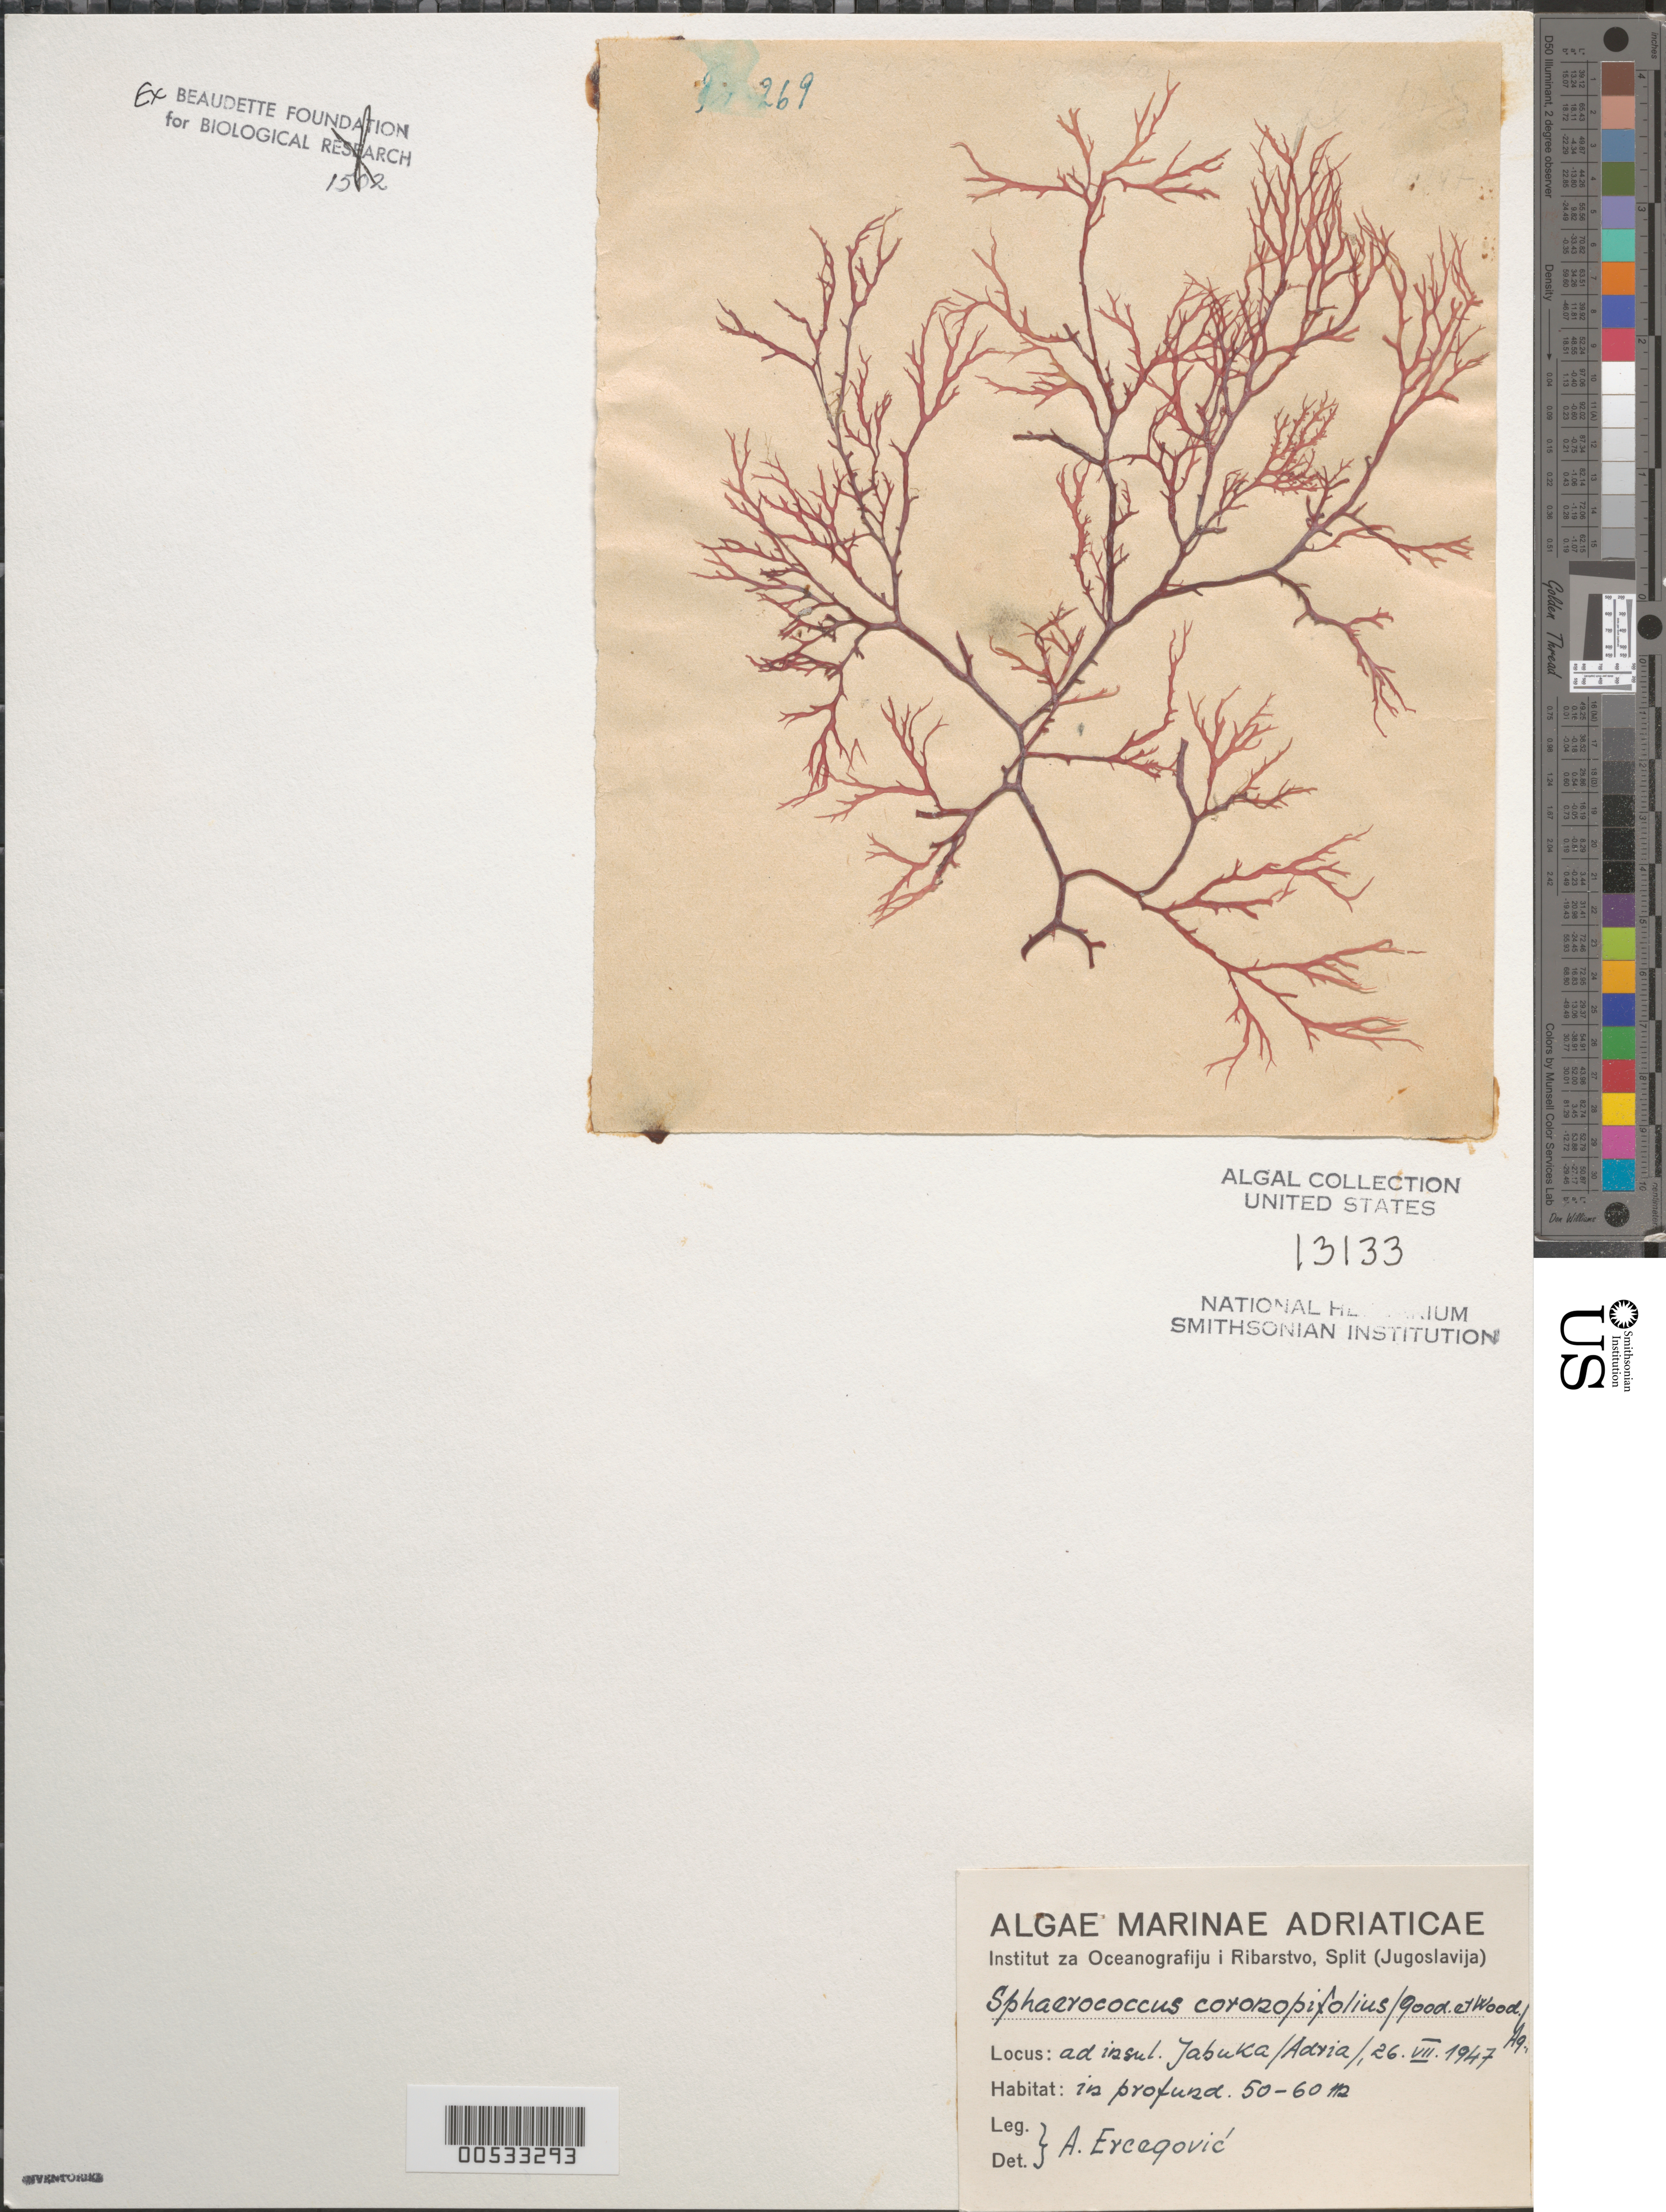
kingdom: Plantae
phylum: Rhodophyta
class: Florideophyceae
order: Gigartinales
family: Sphaerococcaceae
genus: Sphaerococcus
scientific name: Sphaerococcus coronopifolius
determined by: Ercegovic, A.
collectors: A. Ercegovic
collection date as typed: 26 Jul 1947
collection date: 1947-07-26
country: Croatia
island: Jabuka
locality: Adriatic Sea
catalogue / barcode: US 13133